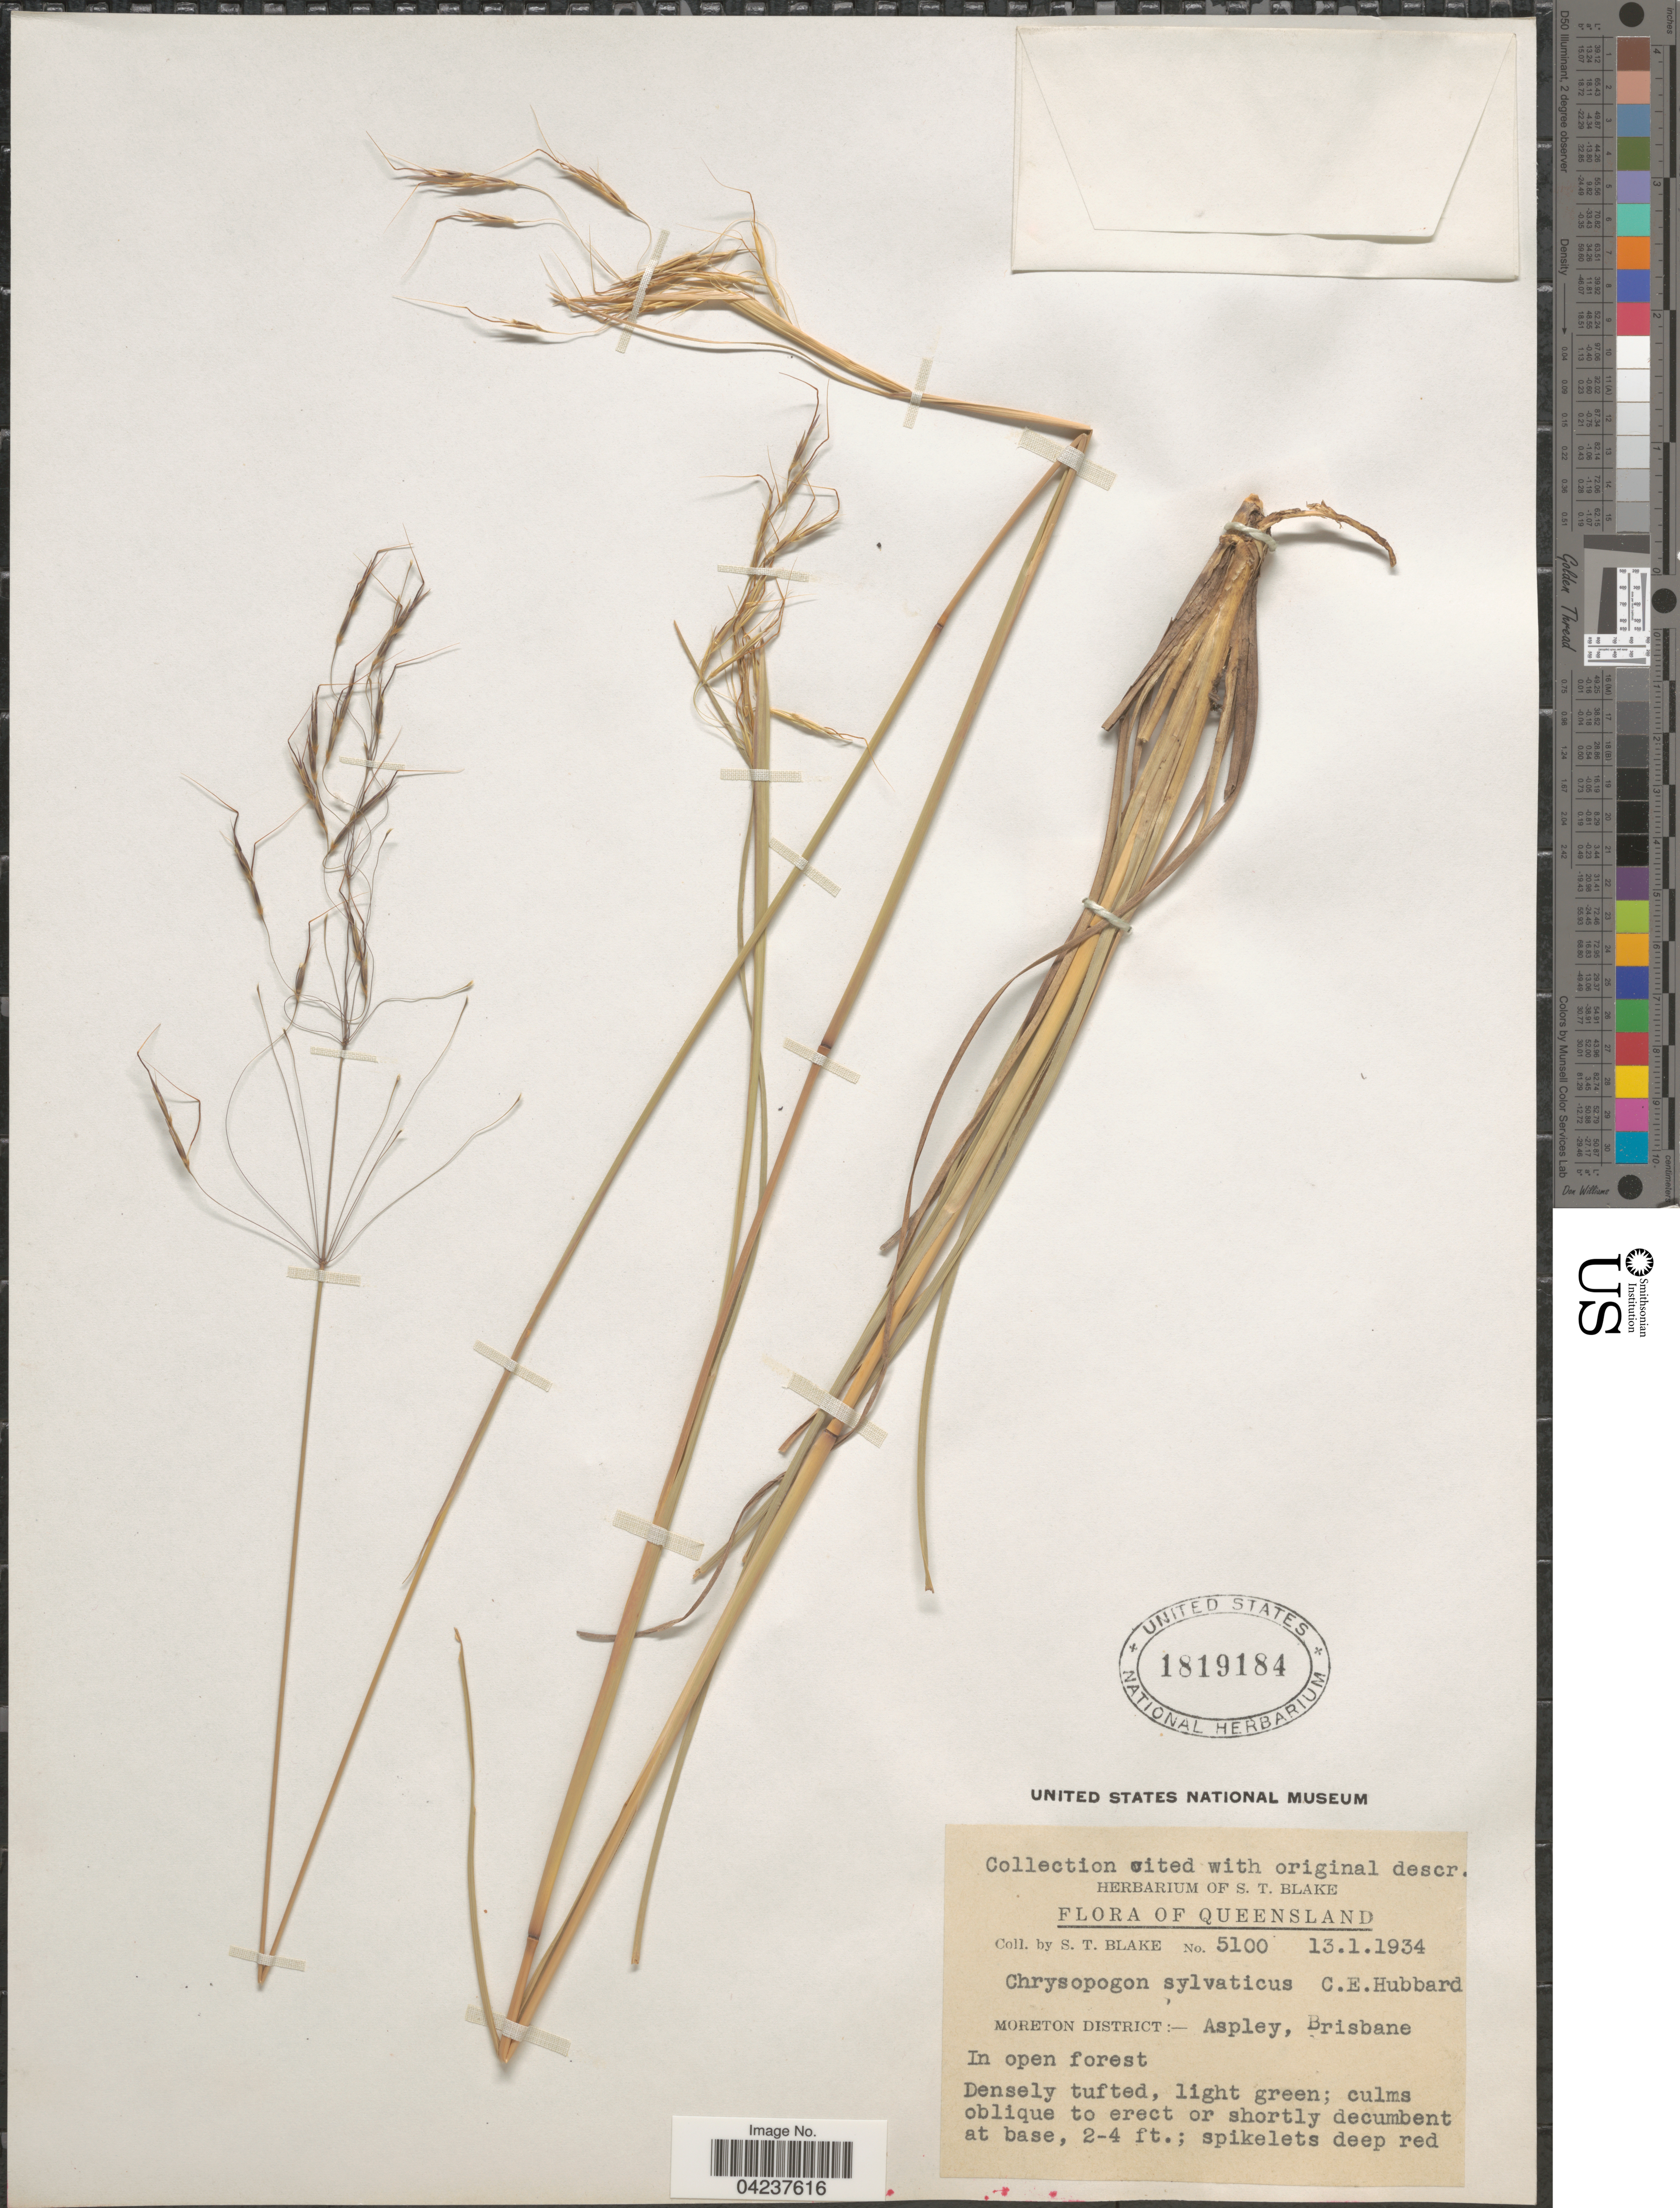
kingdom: Plantae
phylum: Tracheophyta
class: Liliopsida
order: Poales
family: Poaceae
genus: Chrysopogon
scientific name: Chrysopogon sylvaticus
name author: C.E. Hubb.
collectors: S. T. Blake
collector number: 5100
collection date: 1934-01-13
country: Australia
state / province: Queensland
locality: Moreton District:- Aspley, Brisbane.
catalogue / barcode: US 1819184